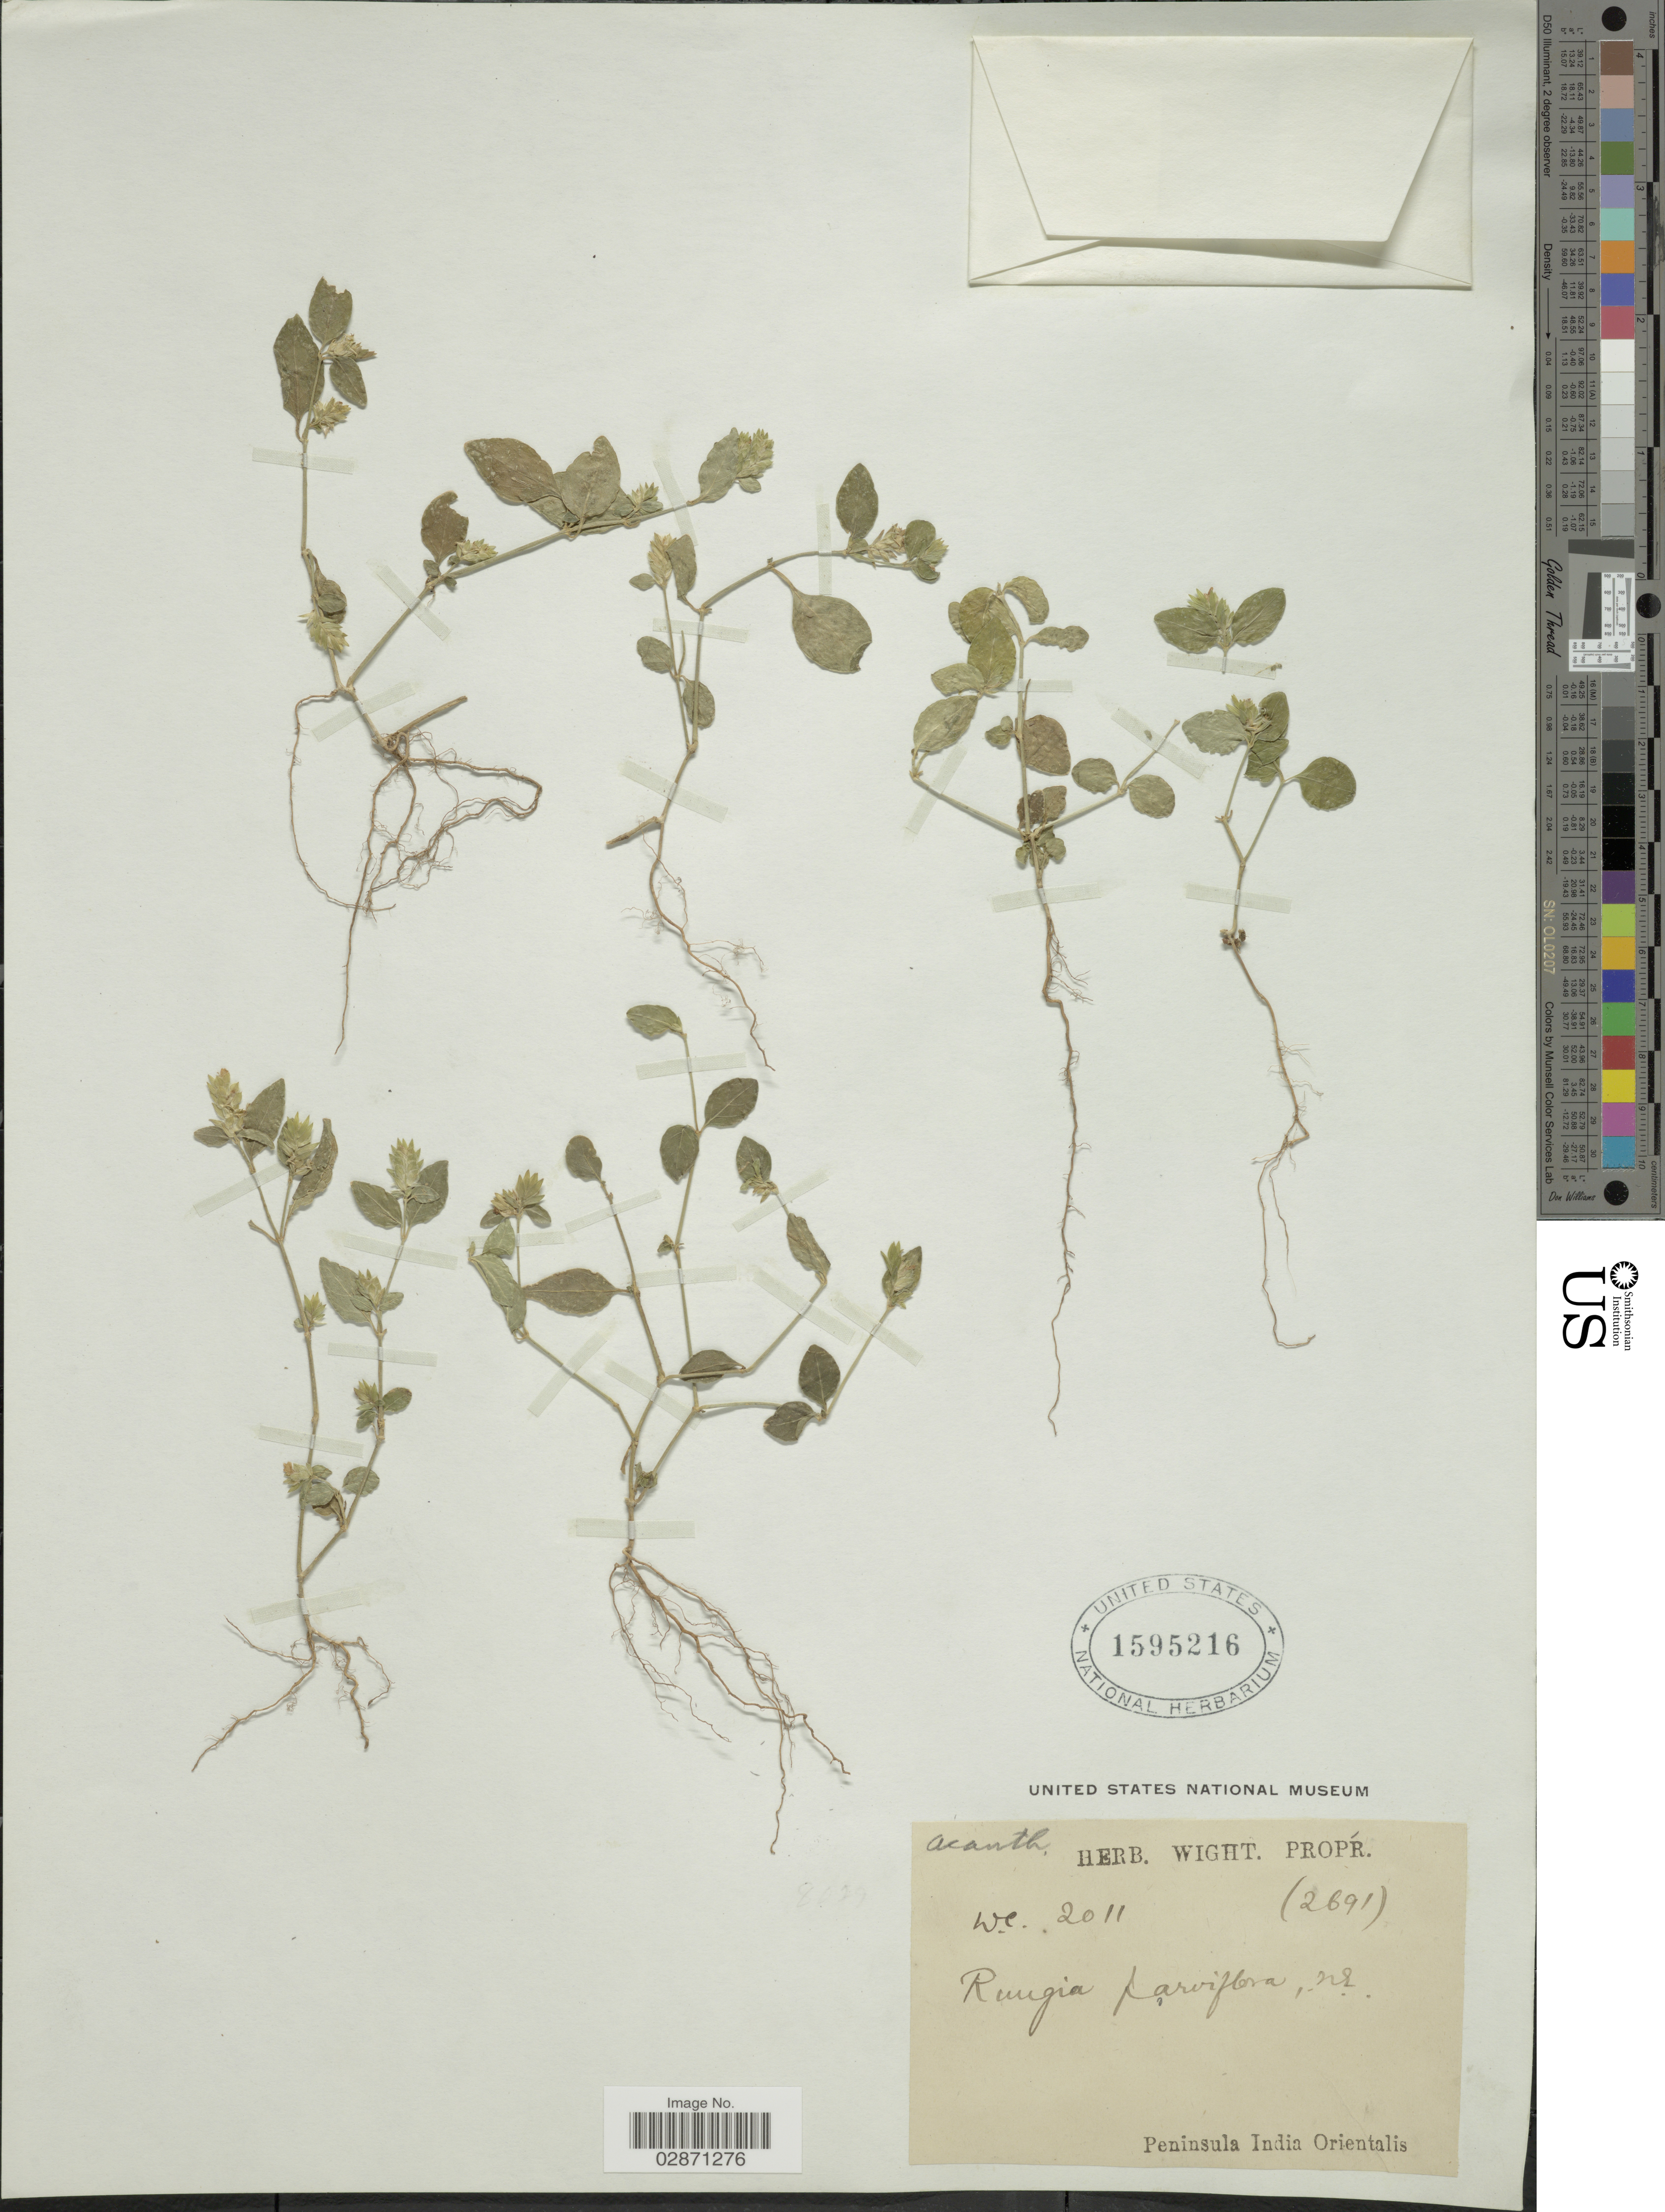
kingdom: Plantae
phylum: Tracheophyta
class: Magnoliopsida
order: Lamiales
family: Acanthaceae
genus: Rungia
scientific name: Rungia parviflora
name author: Nees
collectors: ex Herb. Wight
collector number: WC2011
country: India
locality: Peninsula India Orientalis.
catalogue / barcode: US 1595216